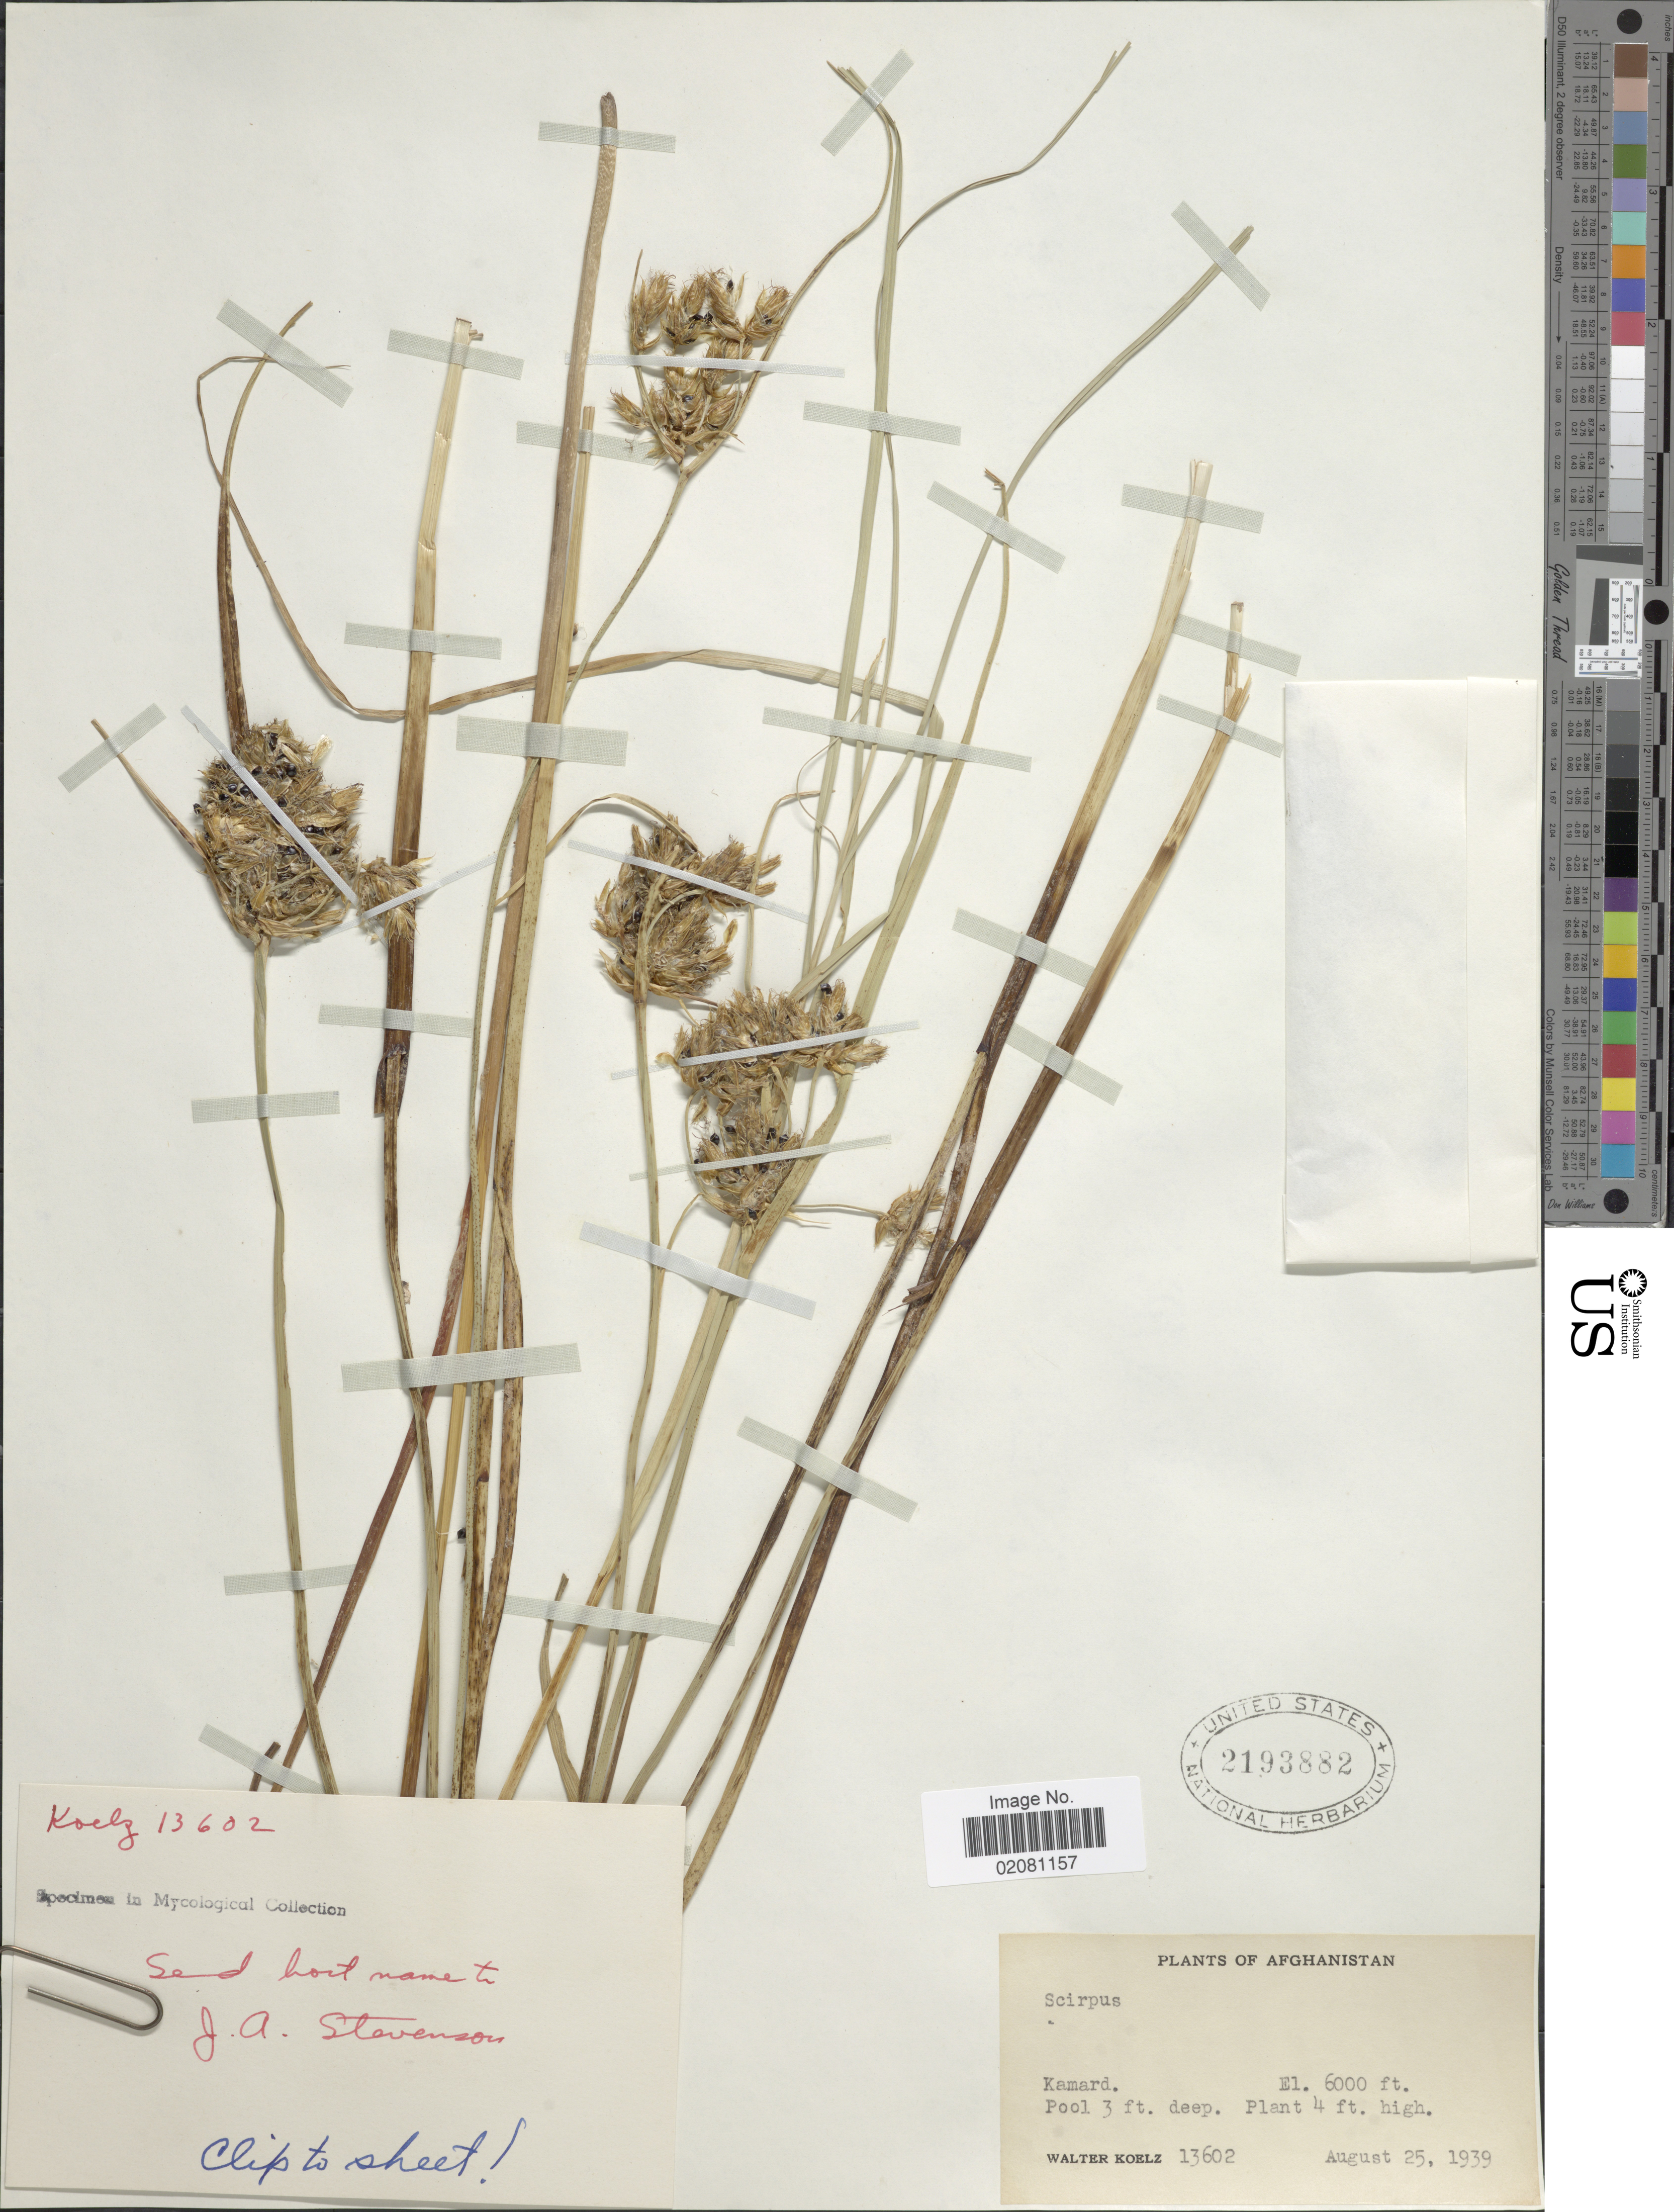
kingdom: Plantae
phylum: Tracheophyta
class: Liliopsida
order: Poales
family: Cyperaceae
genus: Bolboschoenus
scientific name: Bolboschoenus sp.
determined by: Strong, M. T., (US), Smithsonian Institution - National Museum of Natural History (UNITED STATES)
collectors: W. N. Koelz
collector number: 13602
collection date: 1939-08-25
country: Afghanistan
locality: Kamard.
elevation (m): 1829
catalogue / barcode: US 2193882